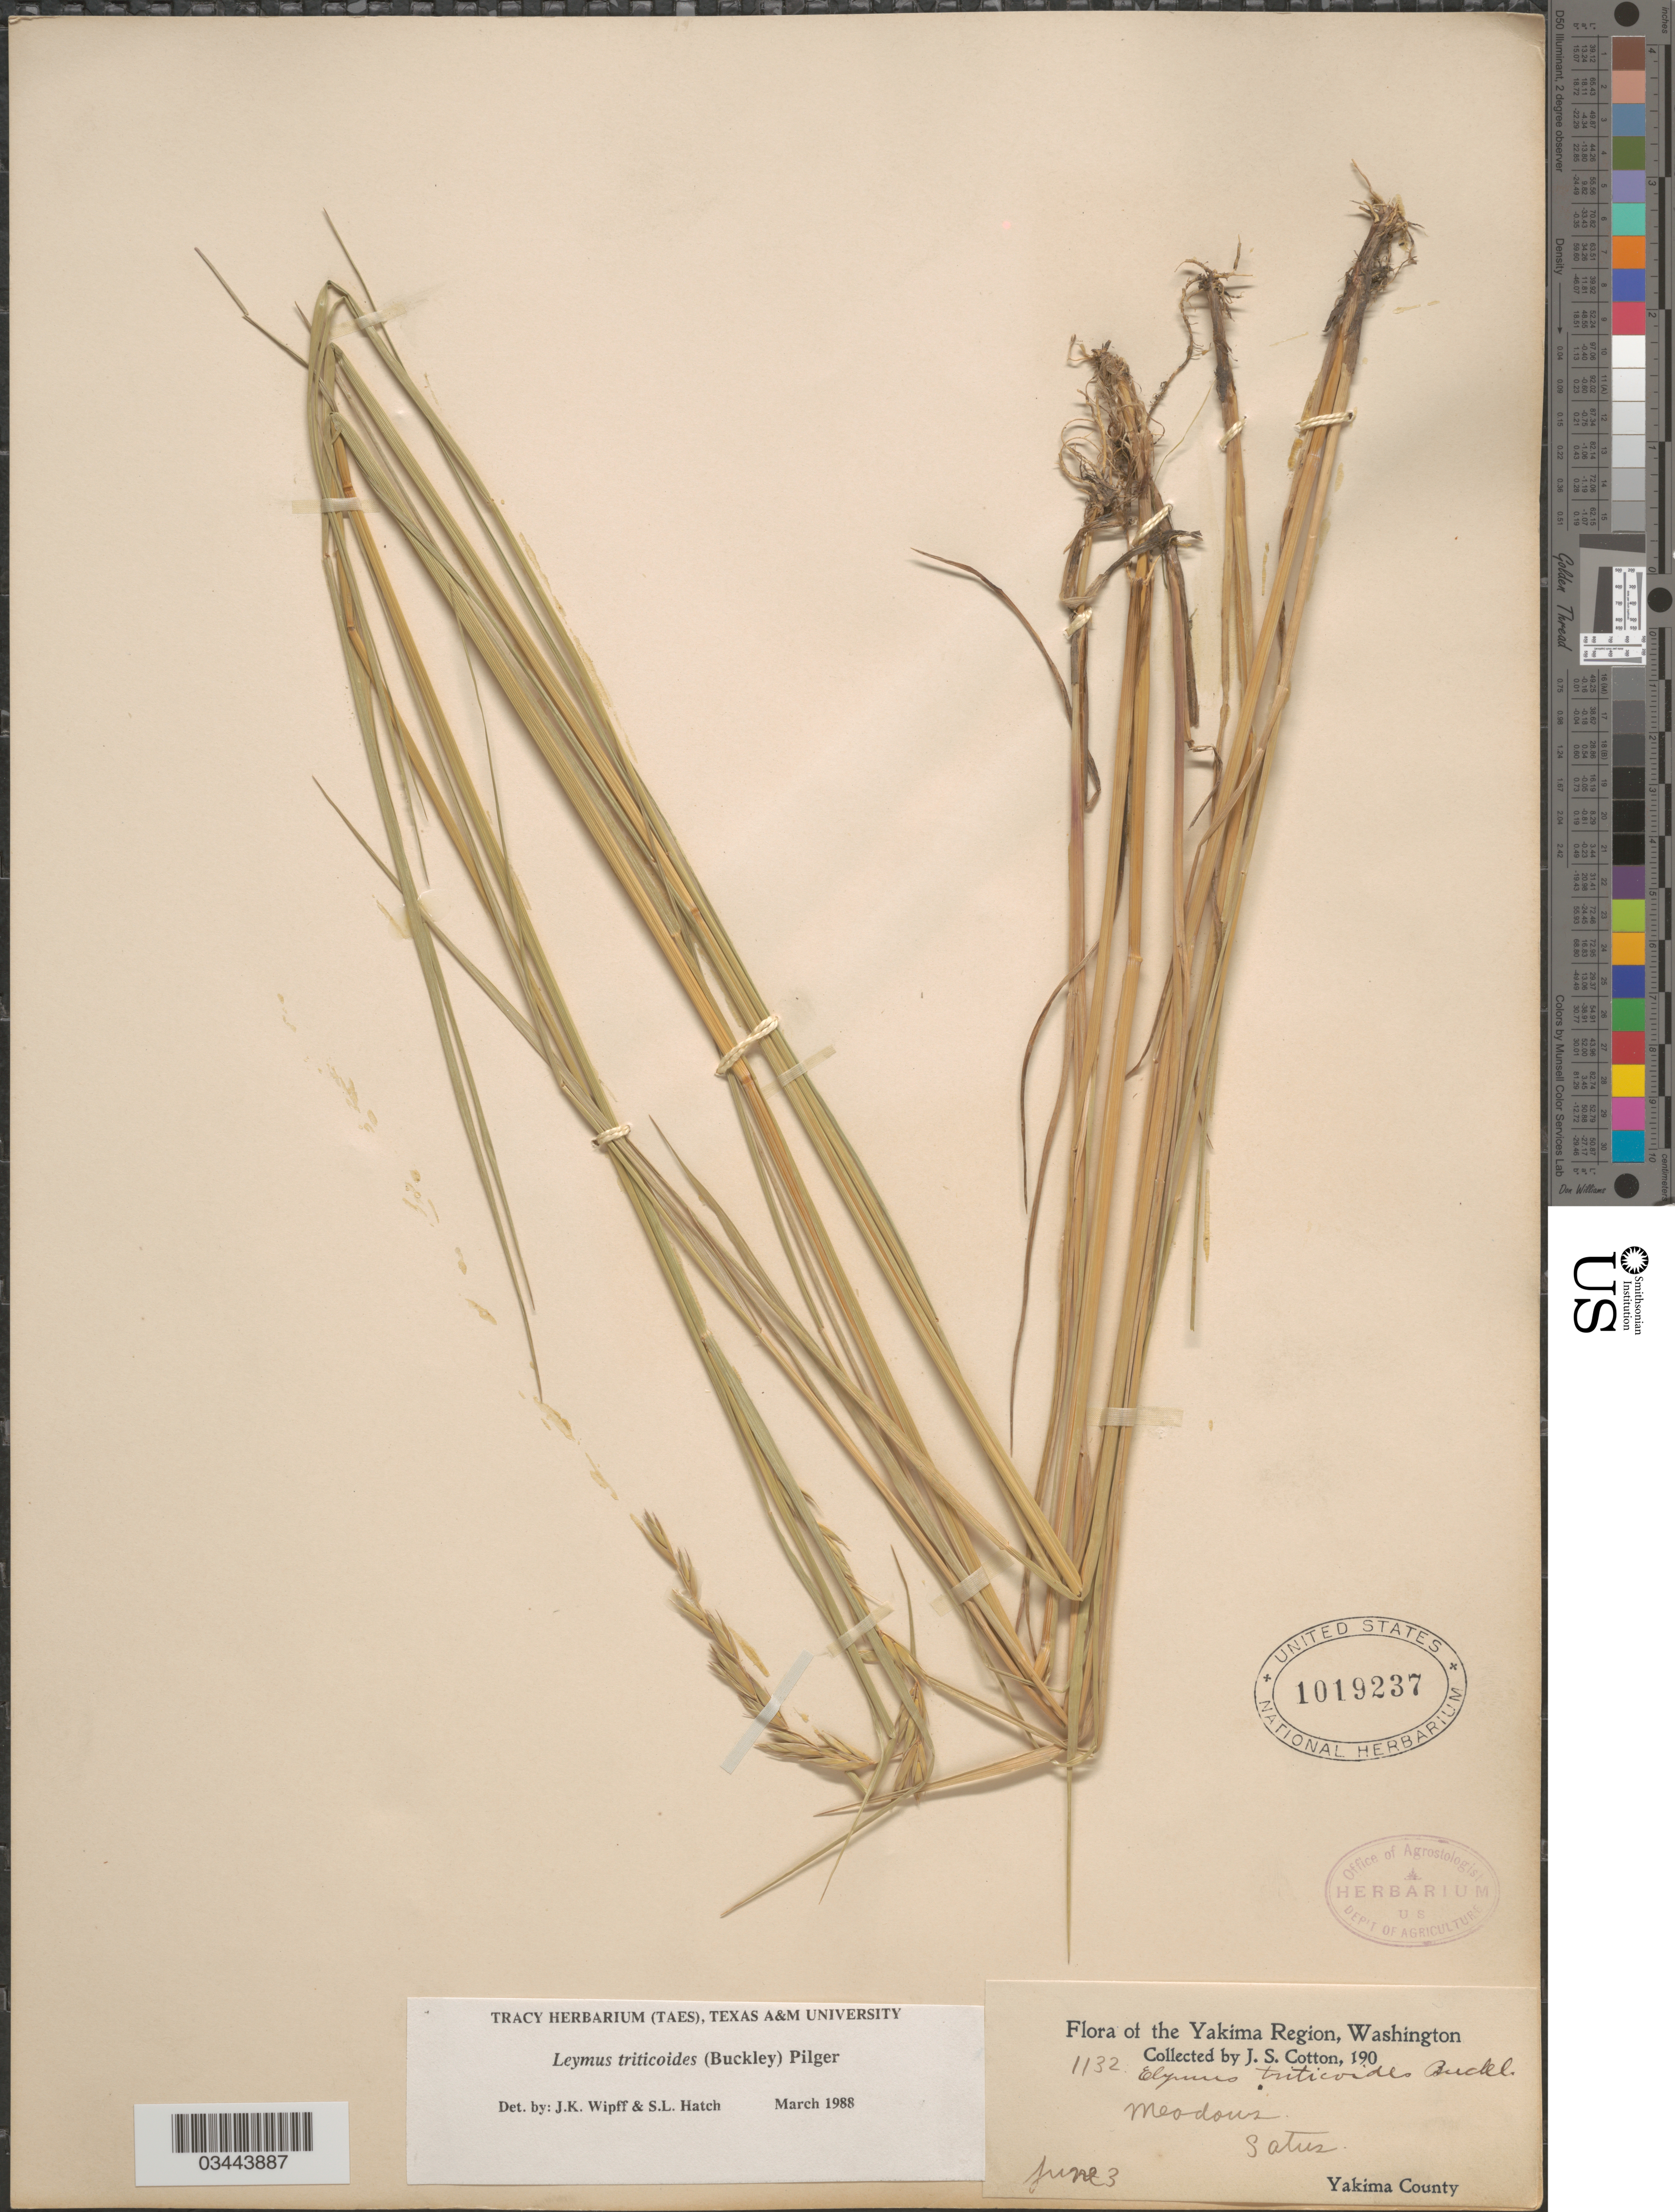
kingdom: Plantae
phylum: Tracheophyta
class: Liliopsida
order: Poales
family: Poaceae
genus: Leymus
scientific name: Leymus triticoides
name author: (Buckley) Pilg.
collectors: J. S. Cotton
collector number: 1132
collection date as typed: June 3, 190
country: United States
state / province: Washington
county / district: Yakima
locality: The Yakima Region, Meadows. Satus. Yakima County.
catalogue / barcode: US 1019237